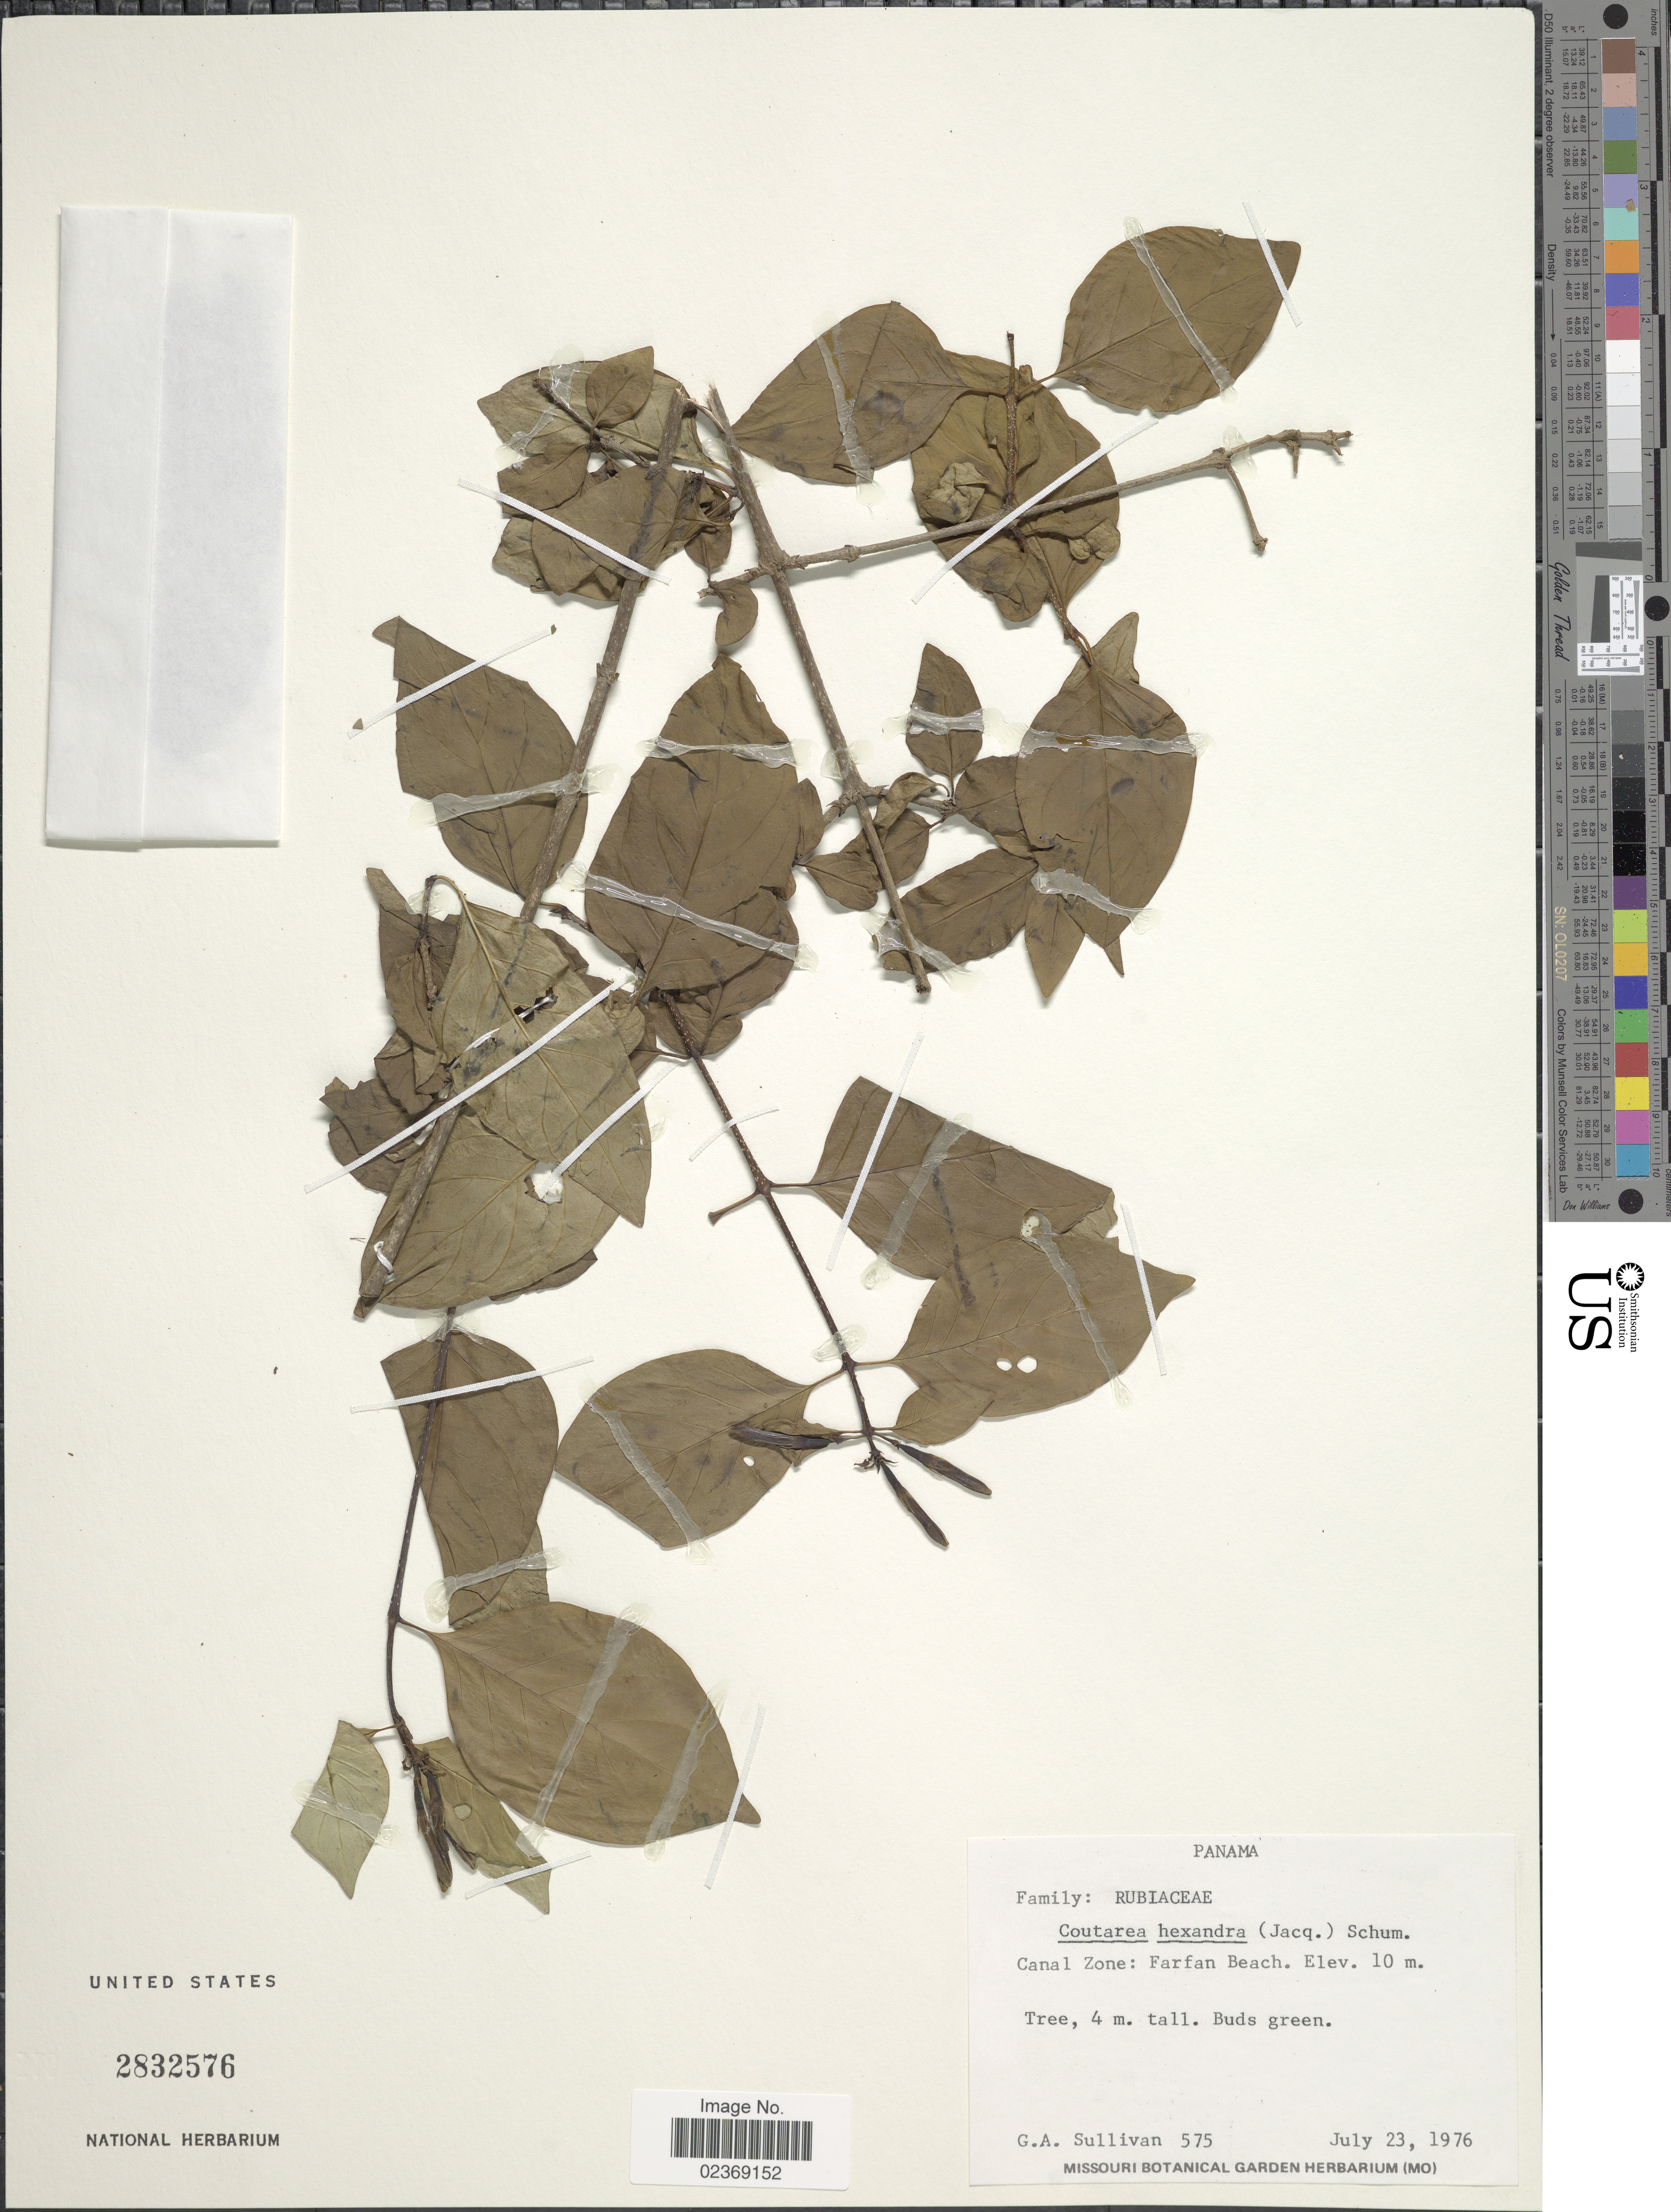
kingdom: Plantae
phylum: Tracheophyta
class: Magnoliopsida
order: Gentianales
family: Rubiaceae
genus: Coutarea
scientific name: Coutarea hexandra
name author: (Jacq.) K. Schum.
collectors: G. Sullivan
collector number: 575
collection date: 1976-07-23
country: Panama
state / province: Colón / Panamá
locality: Canal Zone: Farfan Beach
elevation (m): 10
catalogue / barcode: US 2832576